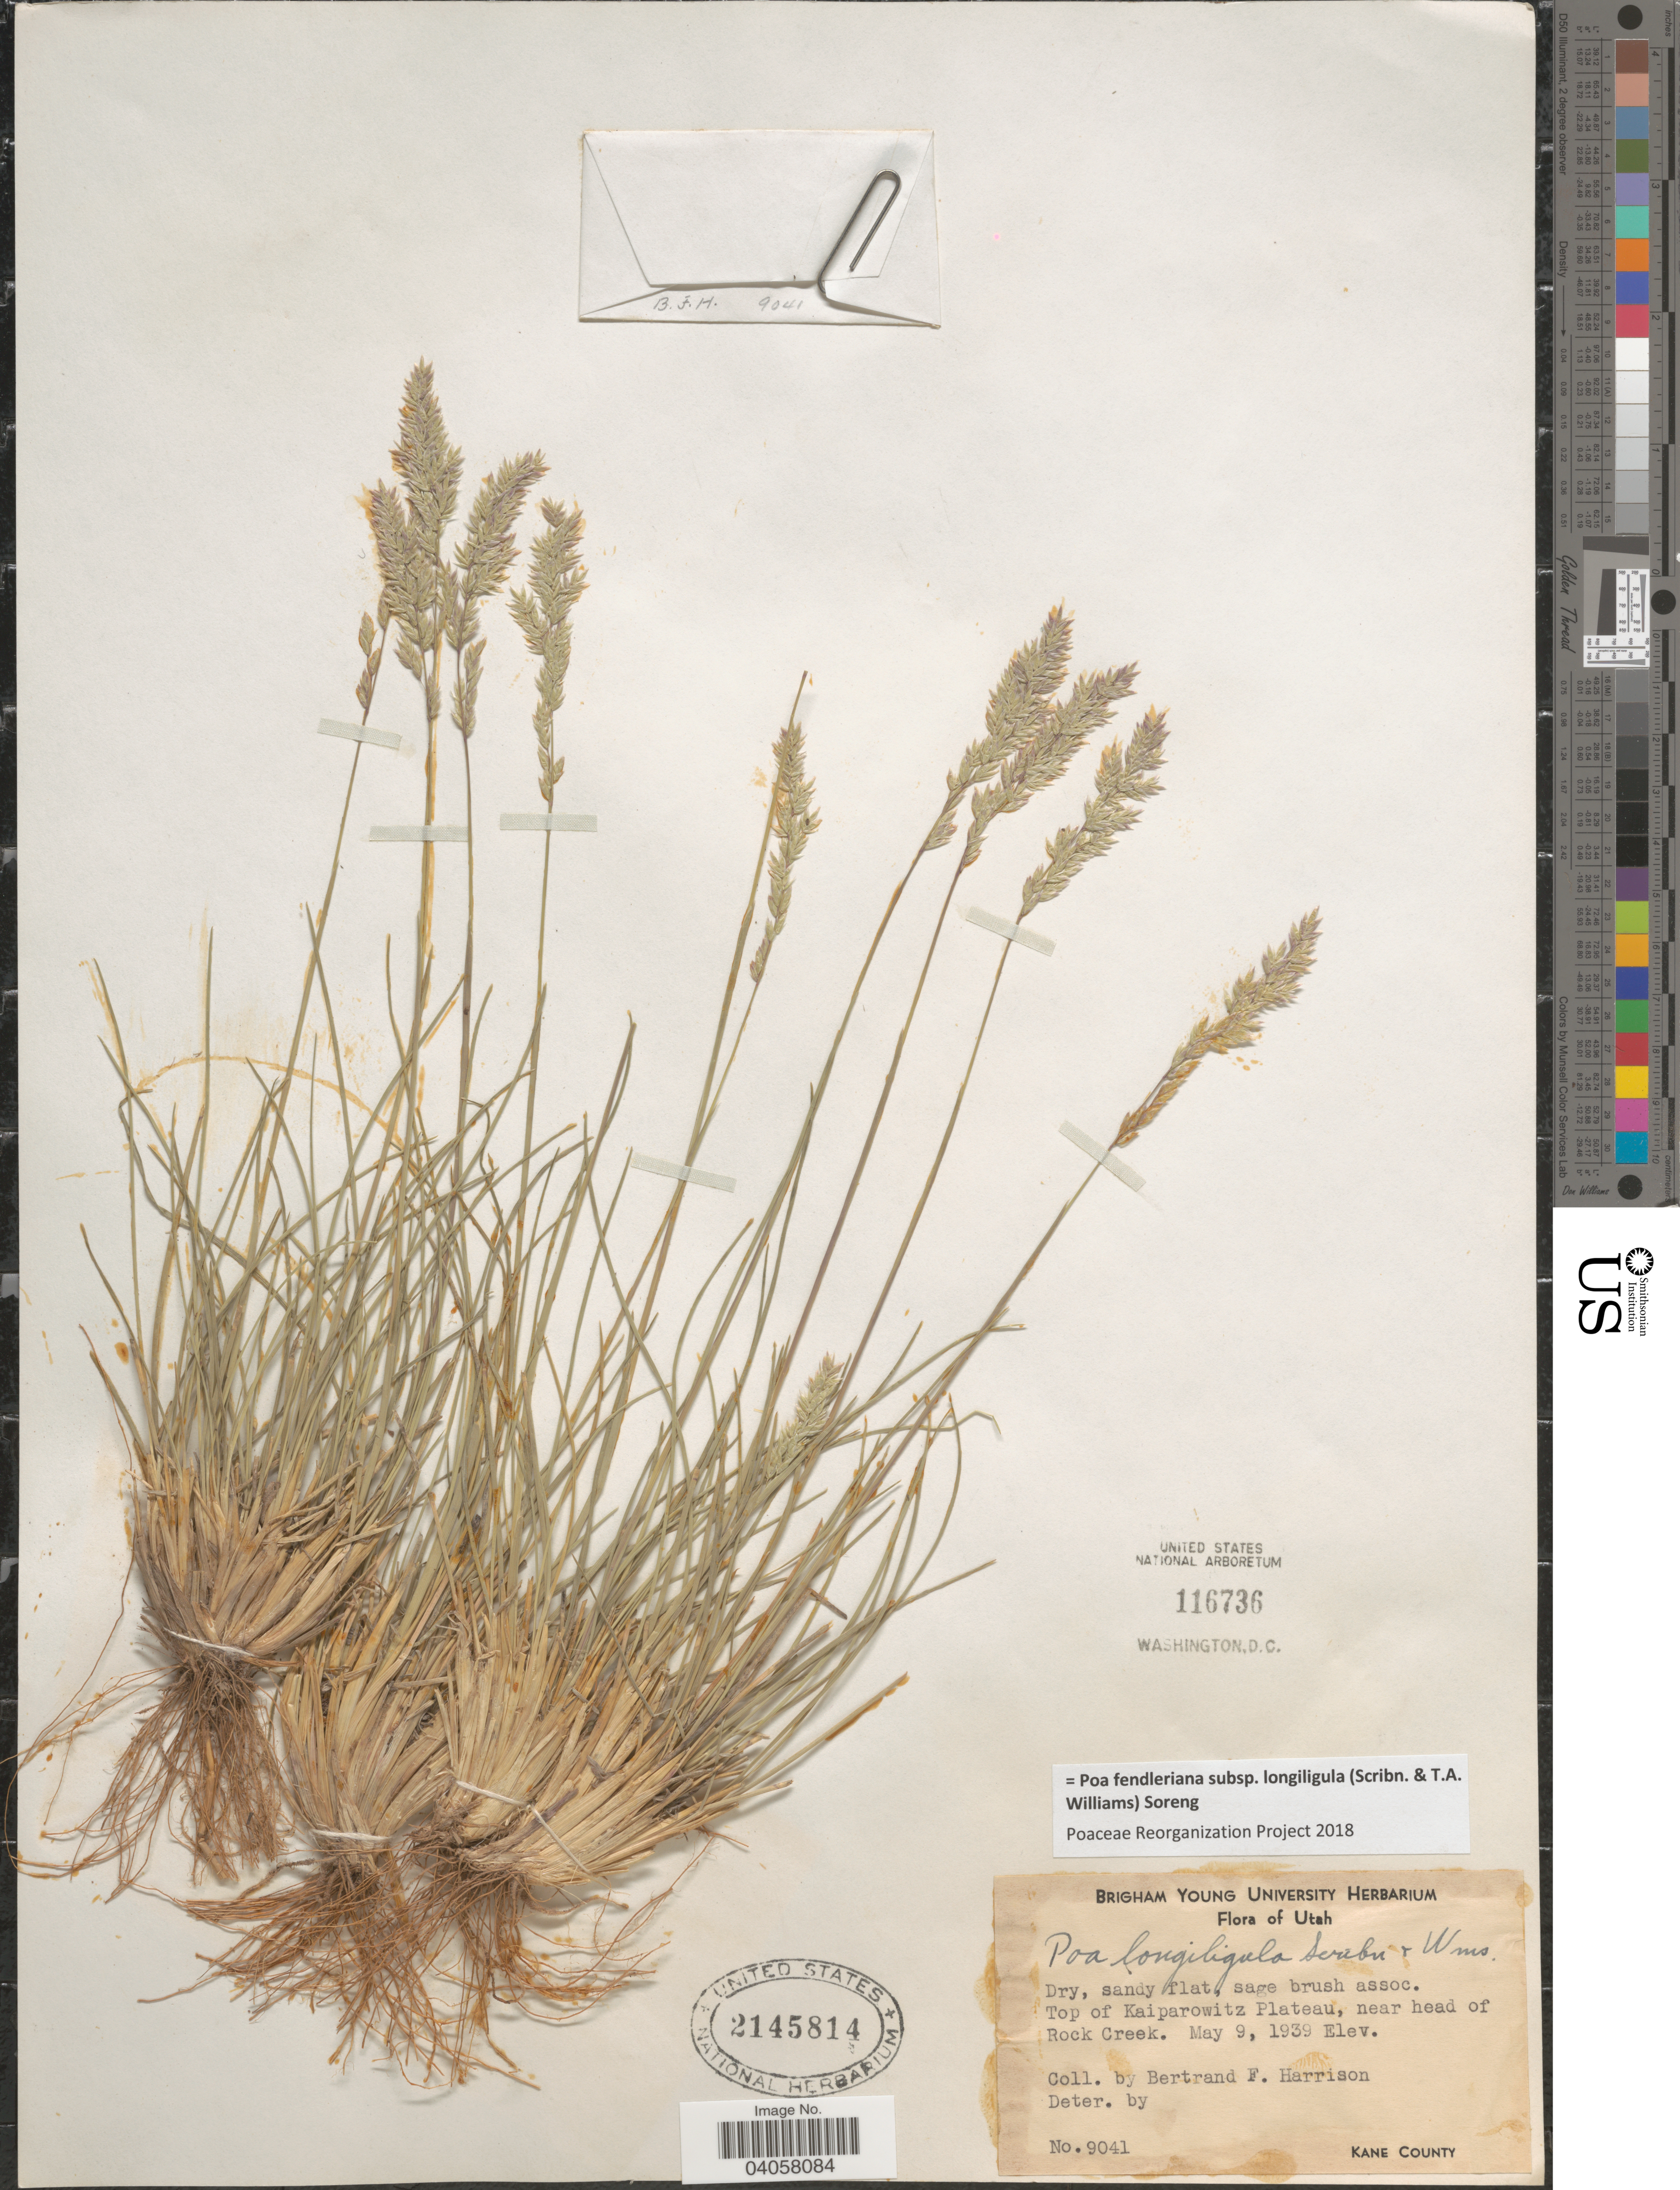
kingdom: Plantae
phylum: Tracheophyta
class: Liliopsida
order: Poales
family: Poaceae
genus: Poa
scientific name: Poa fendleriana subsp. longiligula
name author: (Scribn. & T.A. Williams) Soreng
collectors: B. F. Harrison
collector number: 9041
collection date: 1939-05-09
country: United States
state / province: Utah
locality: Top of Kaiparowitz Plateau, near head of Rock Creek. Kane County.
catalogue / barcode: US 2145814